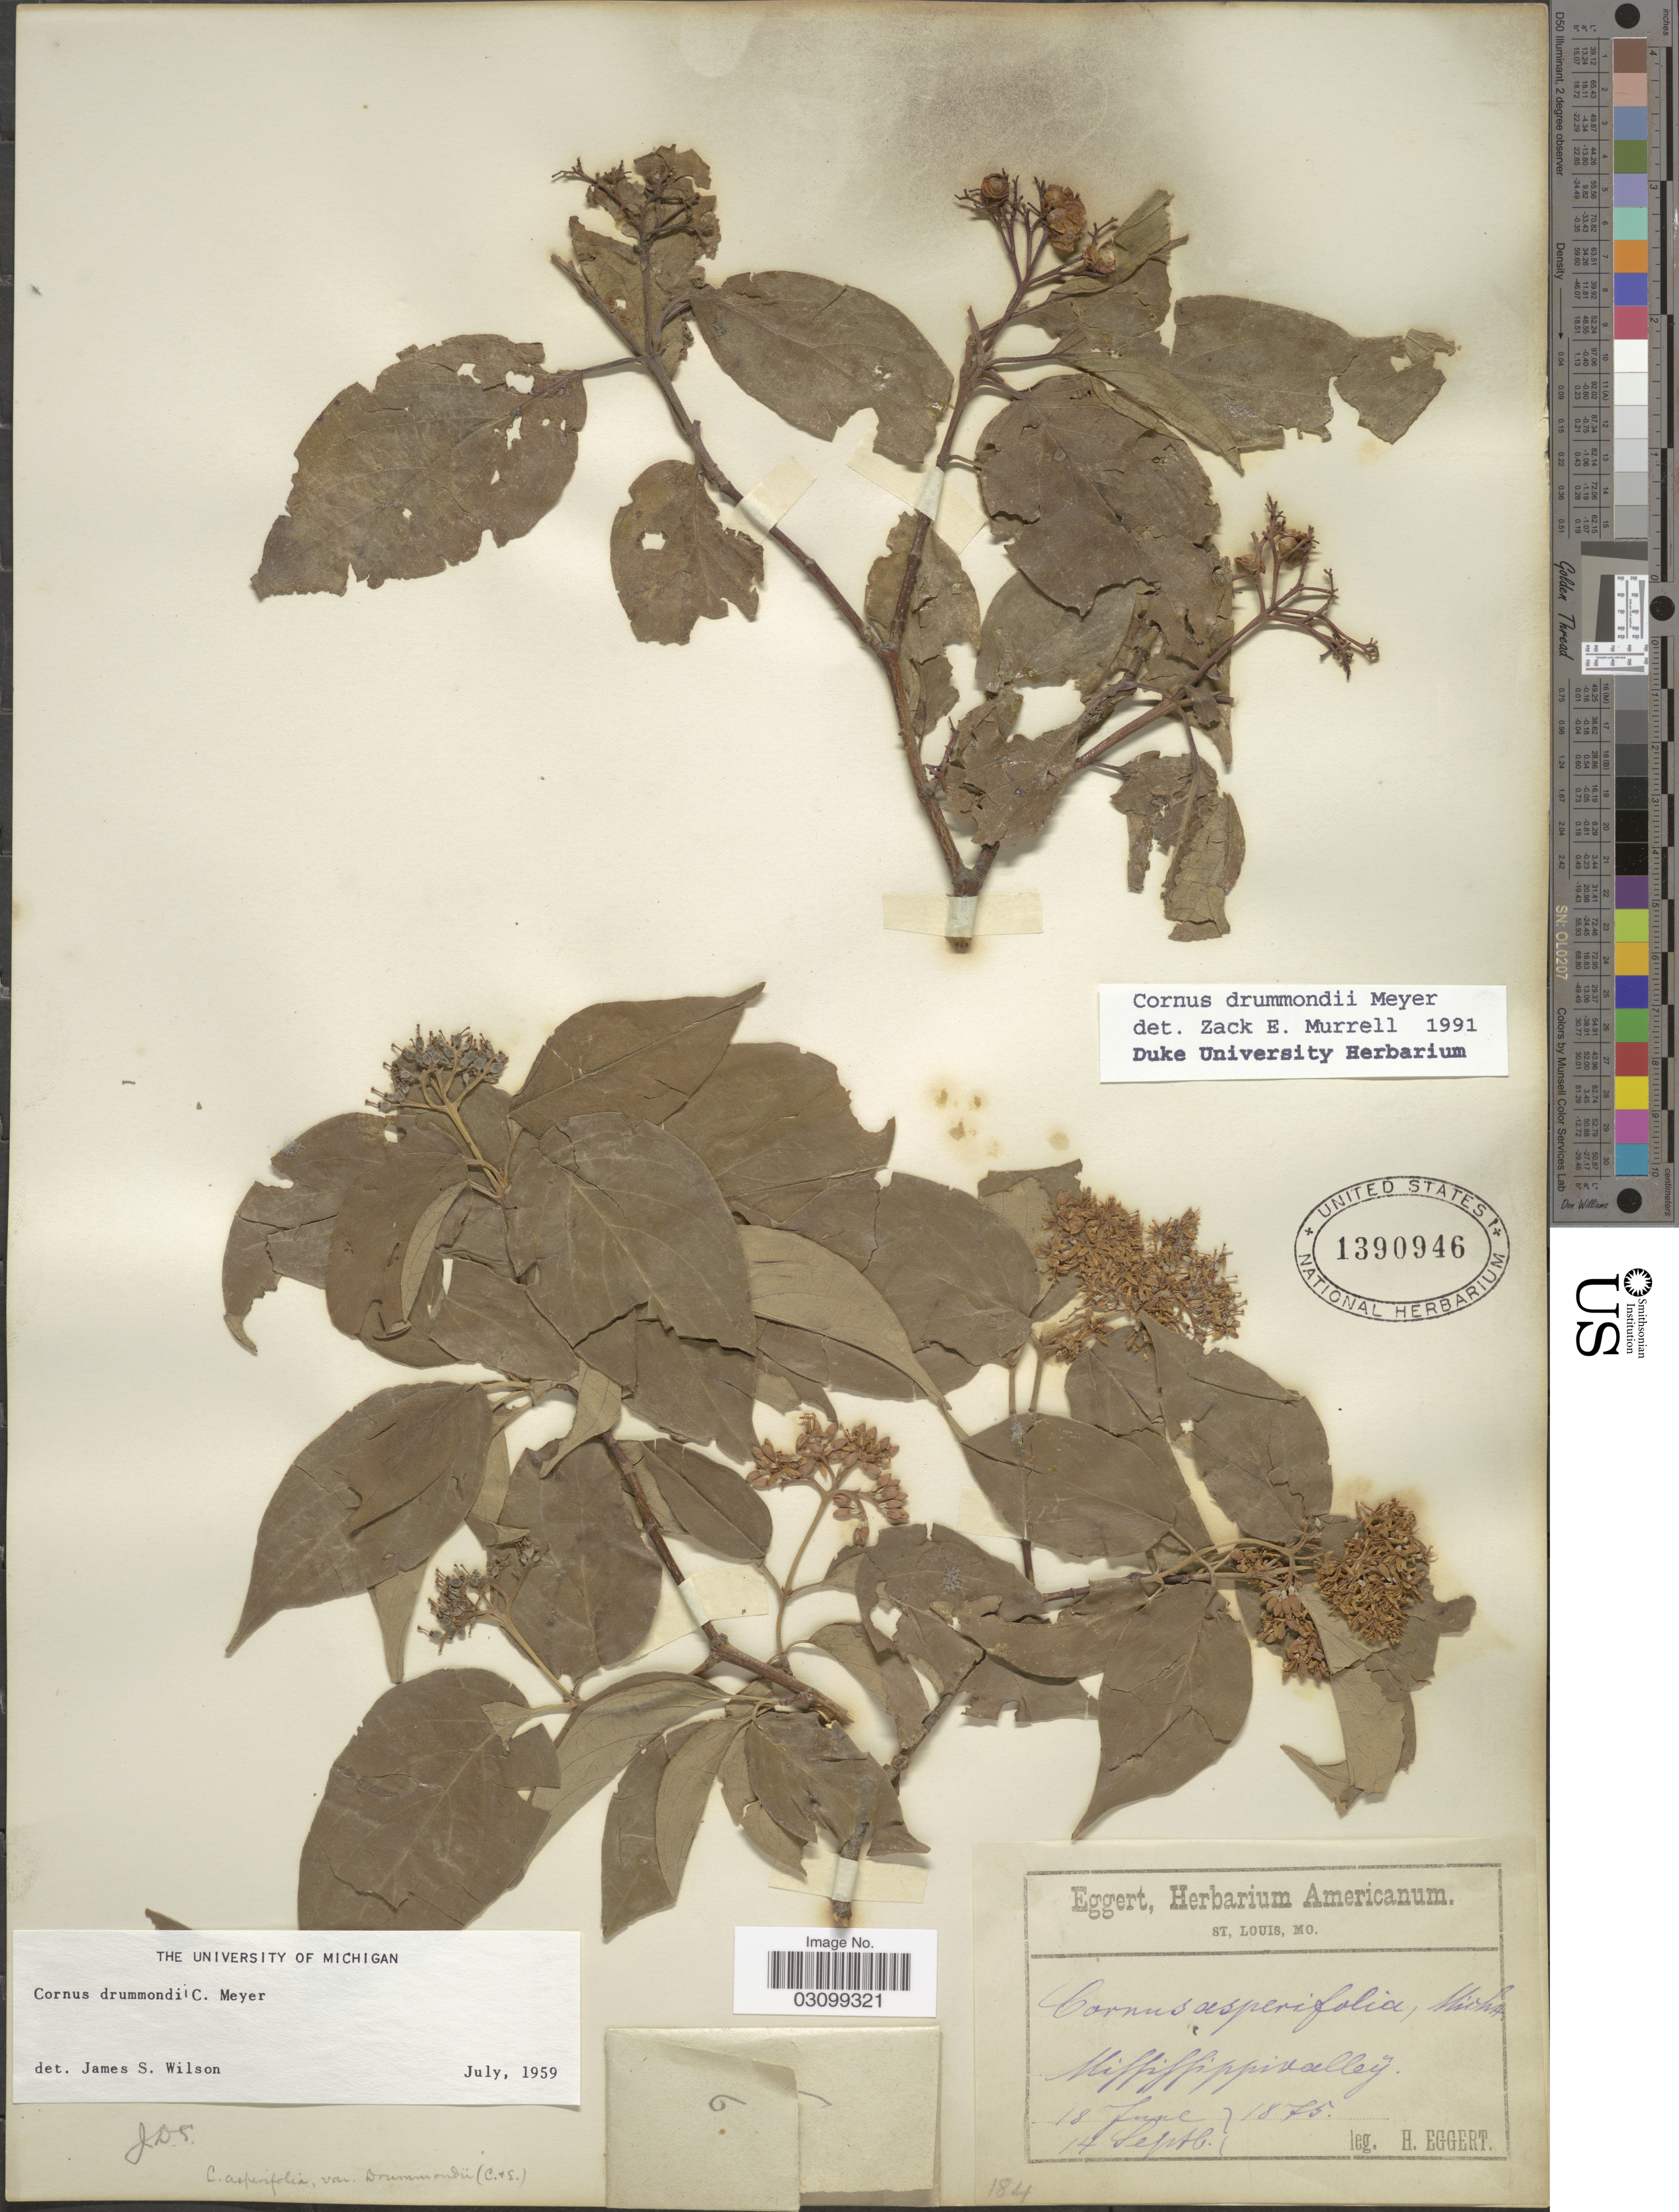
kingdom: Plantae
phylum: Tracheophyta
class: Magnoliopsida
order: Cornales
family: Cornaceae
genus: Cornus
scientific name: Cornus drummondii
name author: C.A. Mey.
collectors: H. Eggert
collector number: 184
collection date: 1875-06-18/1875-09-14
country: United States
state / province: Missouri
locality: Mississippi valley.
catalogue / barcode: US 1390946